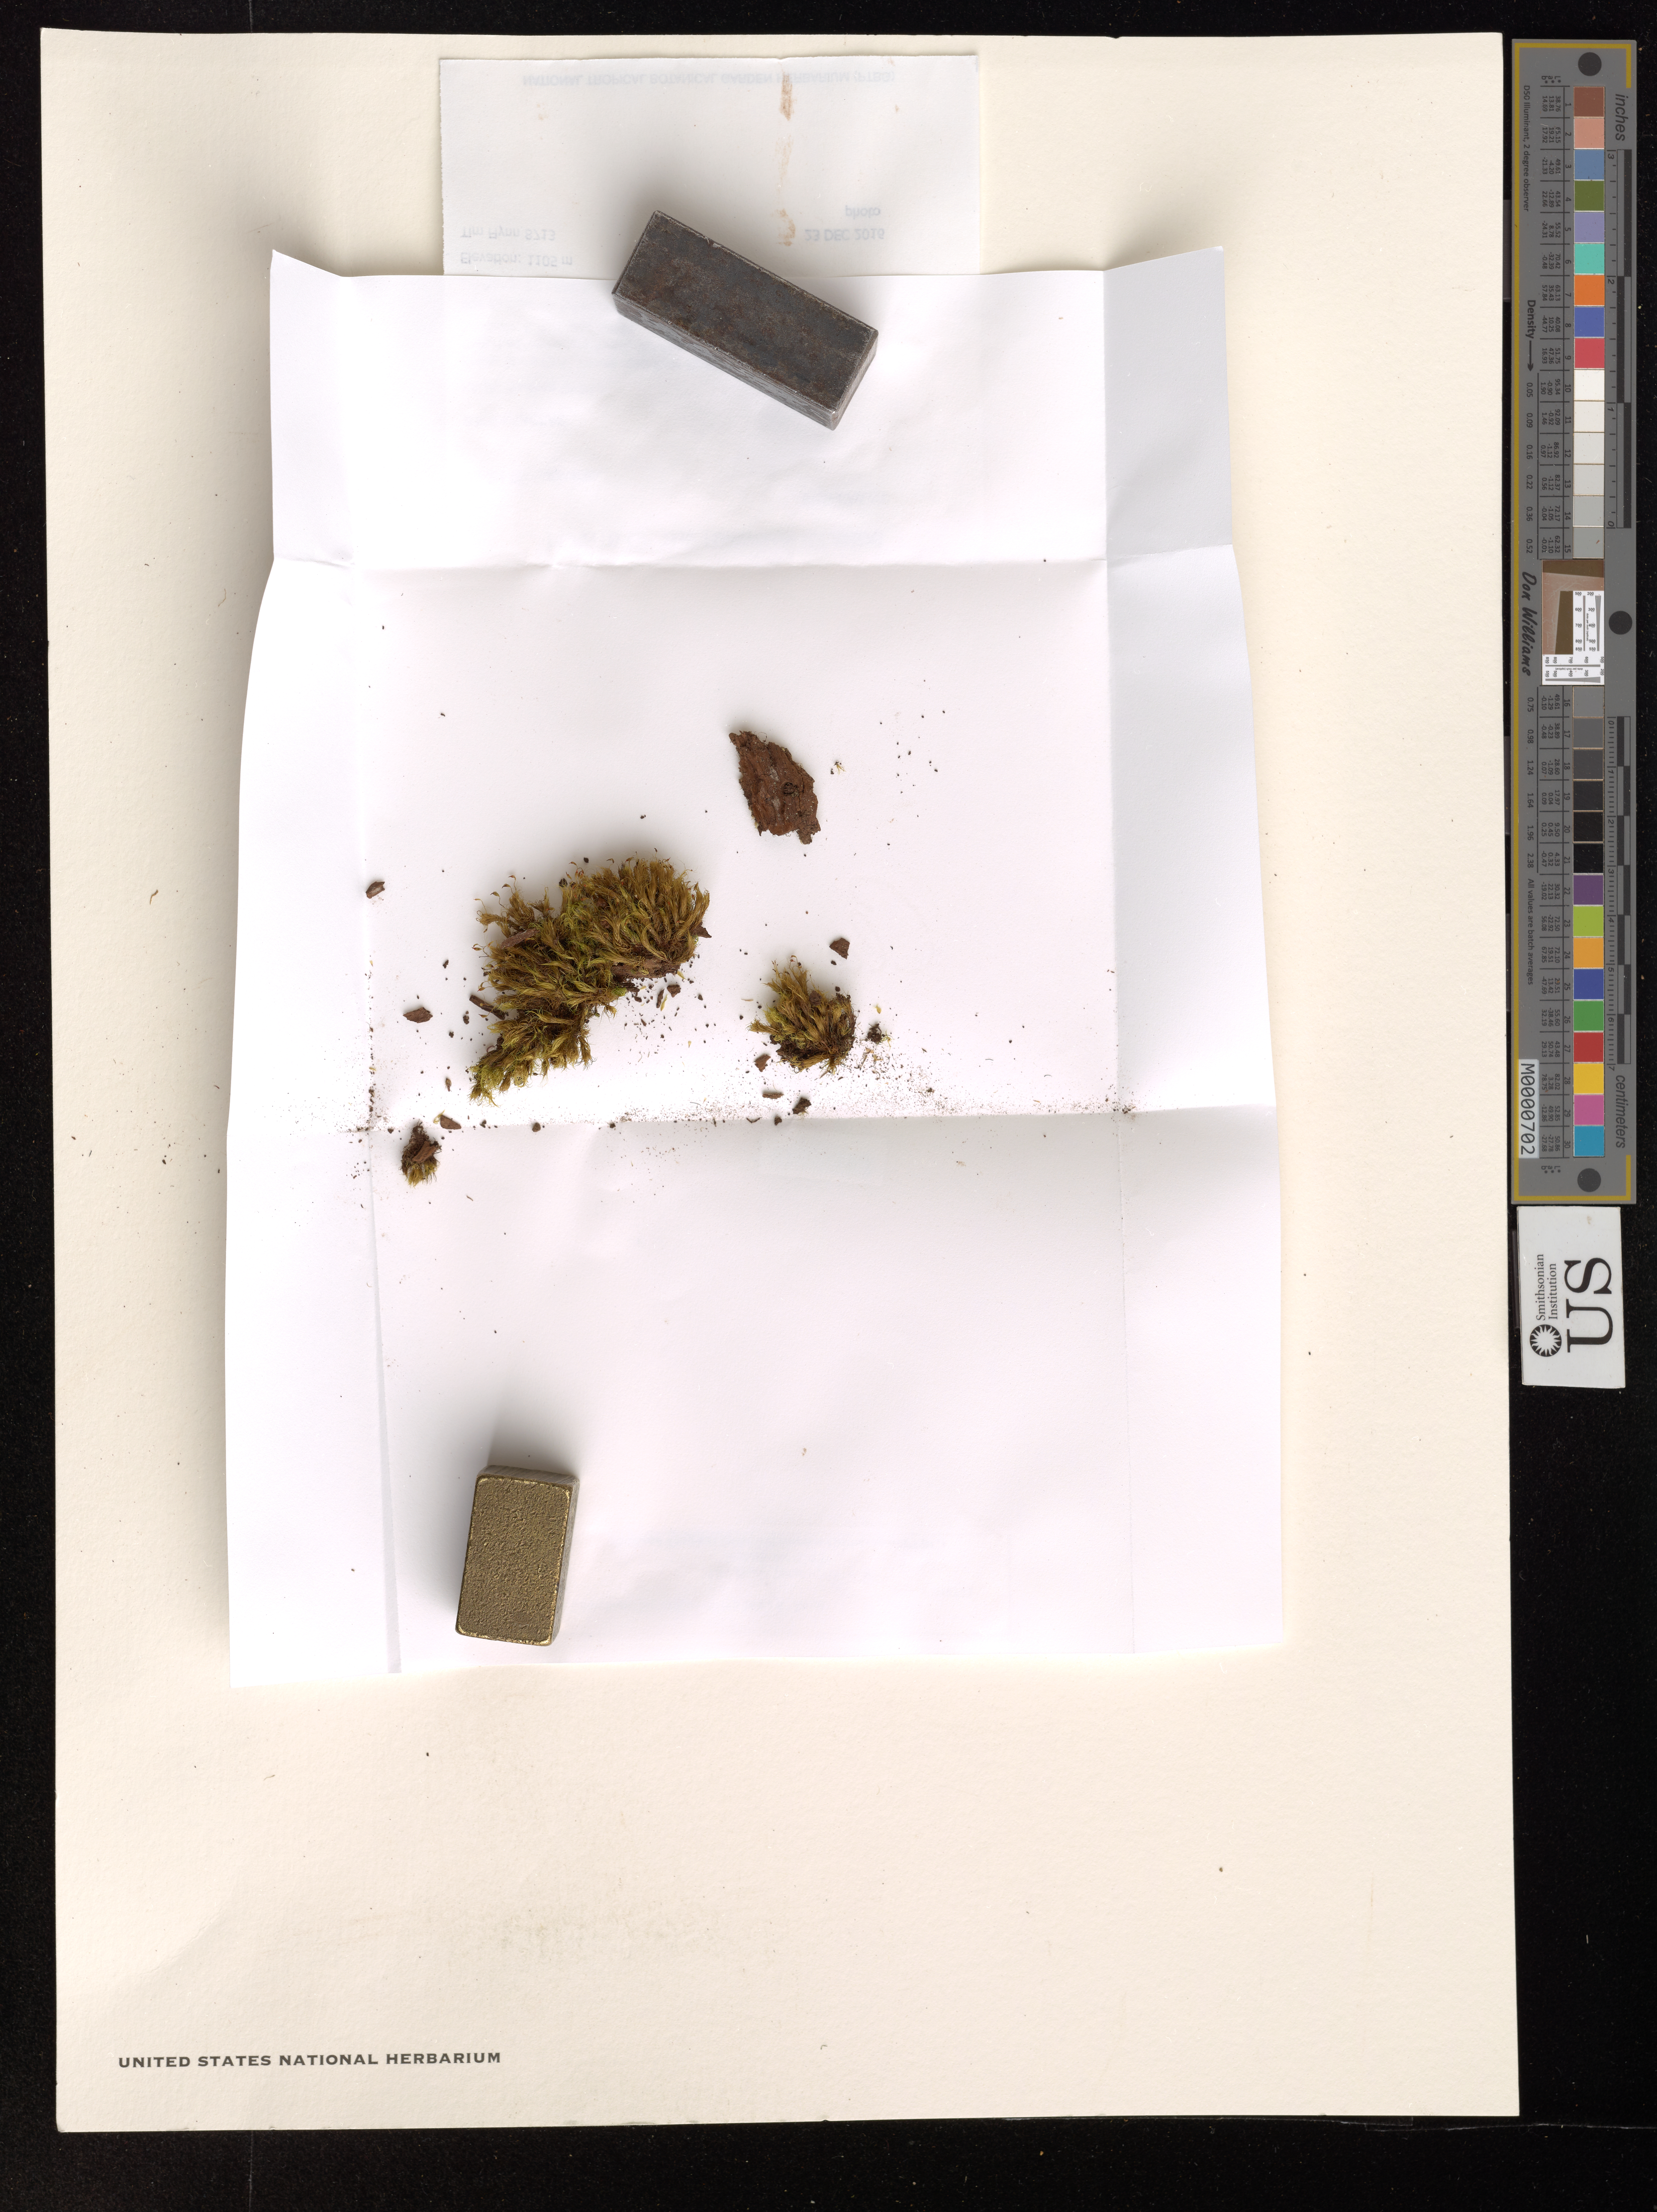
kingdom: Plantae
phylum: Bryophyta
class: Bryopsida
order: Dicranales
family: Leucobryaceae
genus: Campylopus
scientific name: Campylopus hawaiicus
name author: (Müll. Hal.) A. Jaeger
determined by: Toren, David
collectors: T. Flynn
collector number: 8713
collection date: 2016-12-23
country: United States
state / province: Hawaii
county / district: Kauai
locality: The Hawaiian Islands. Kauai Walmea District. Kokee State park. Across road from Iliahi cabin.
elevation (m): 1105